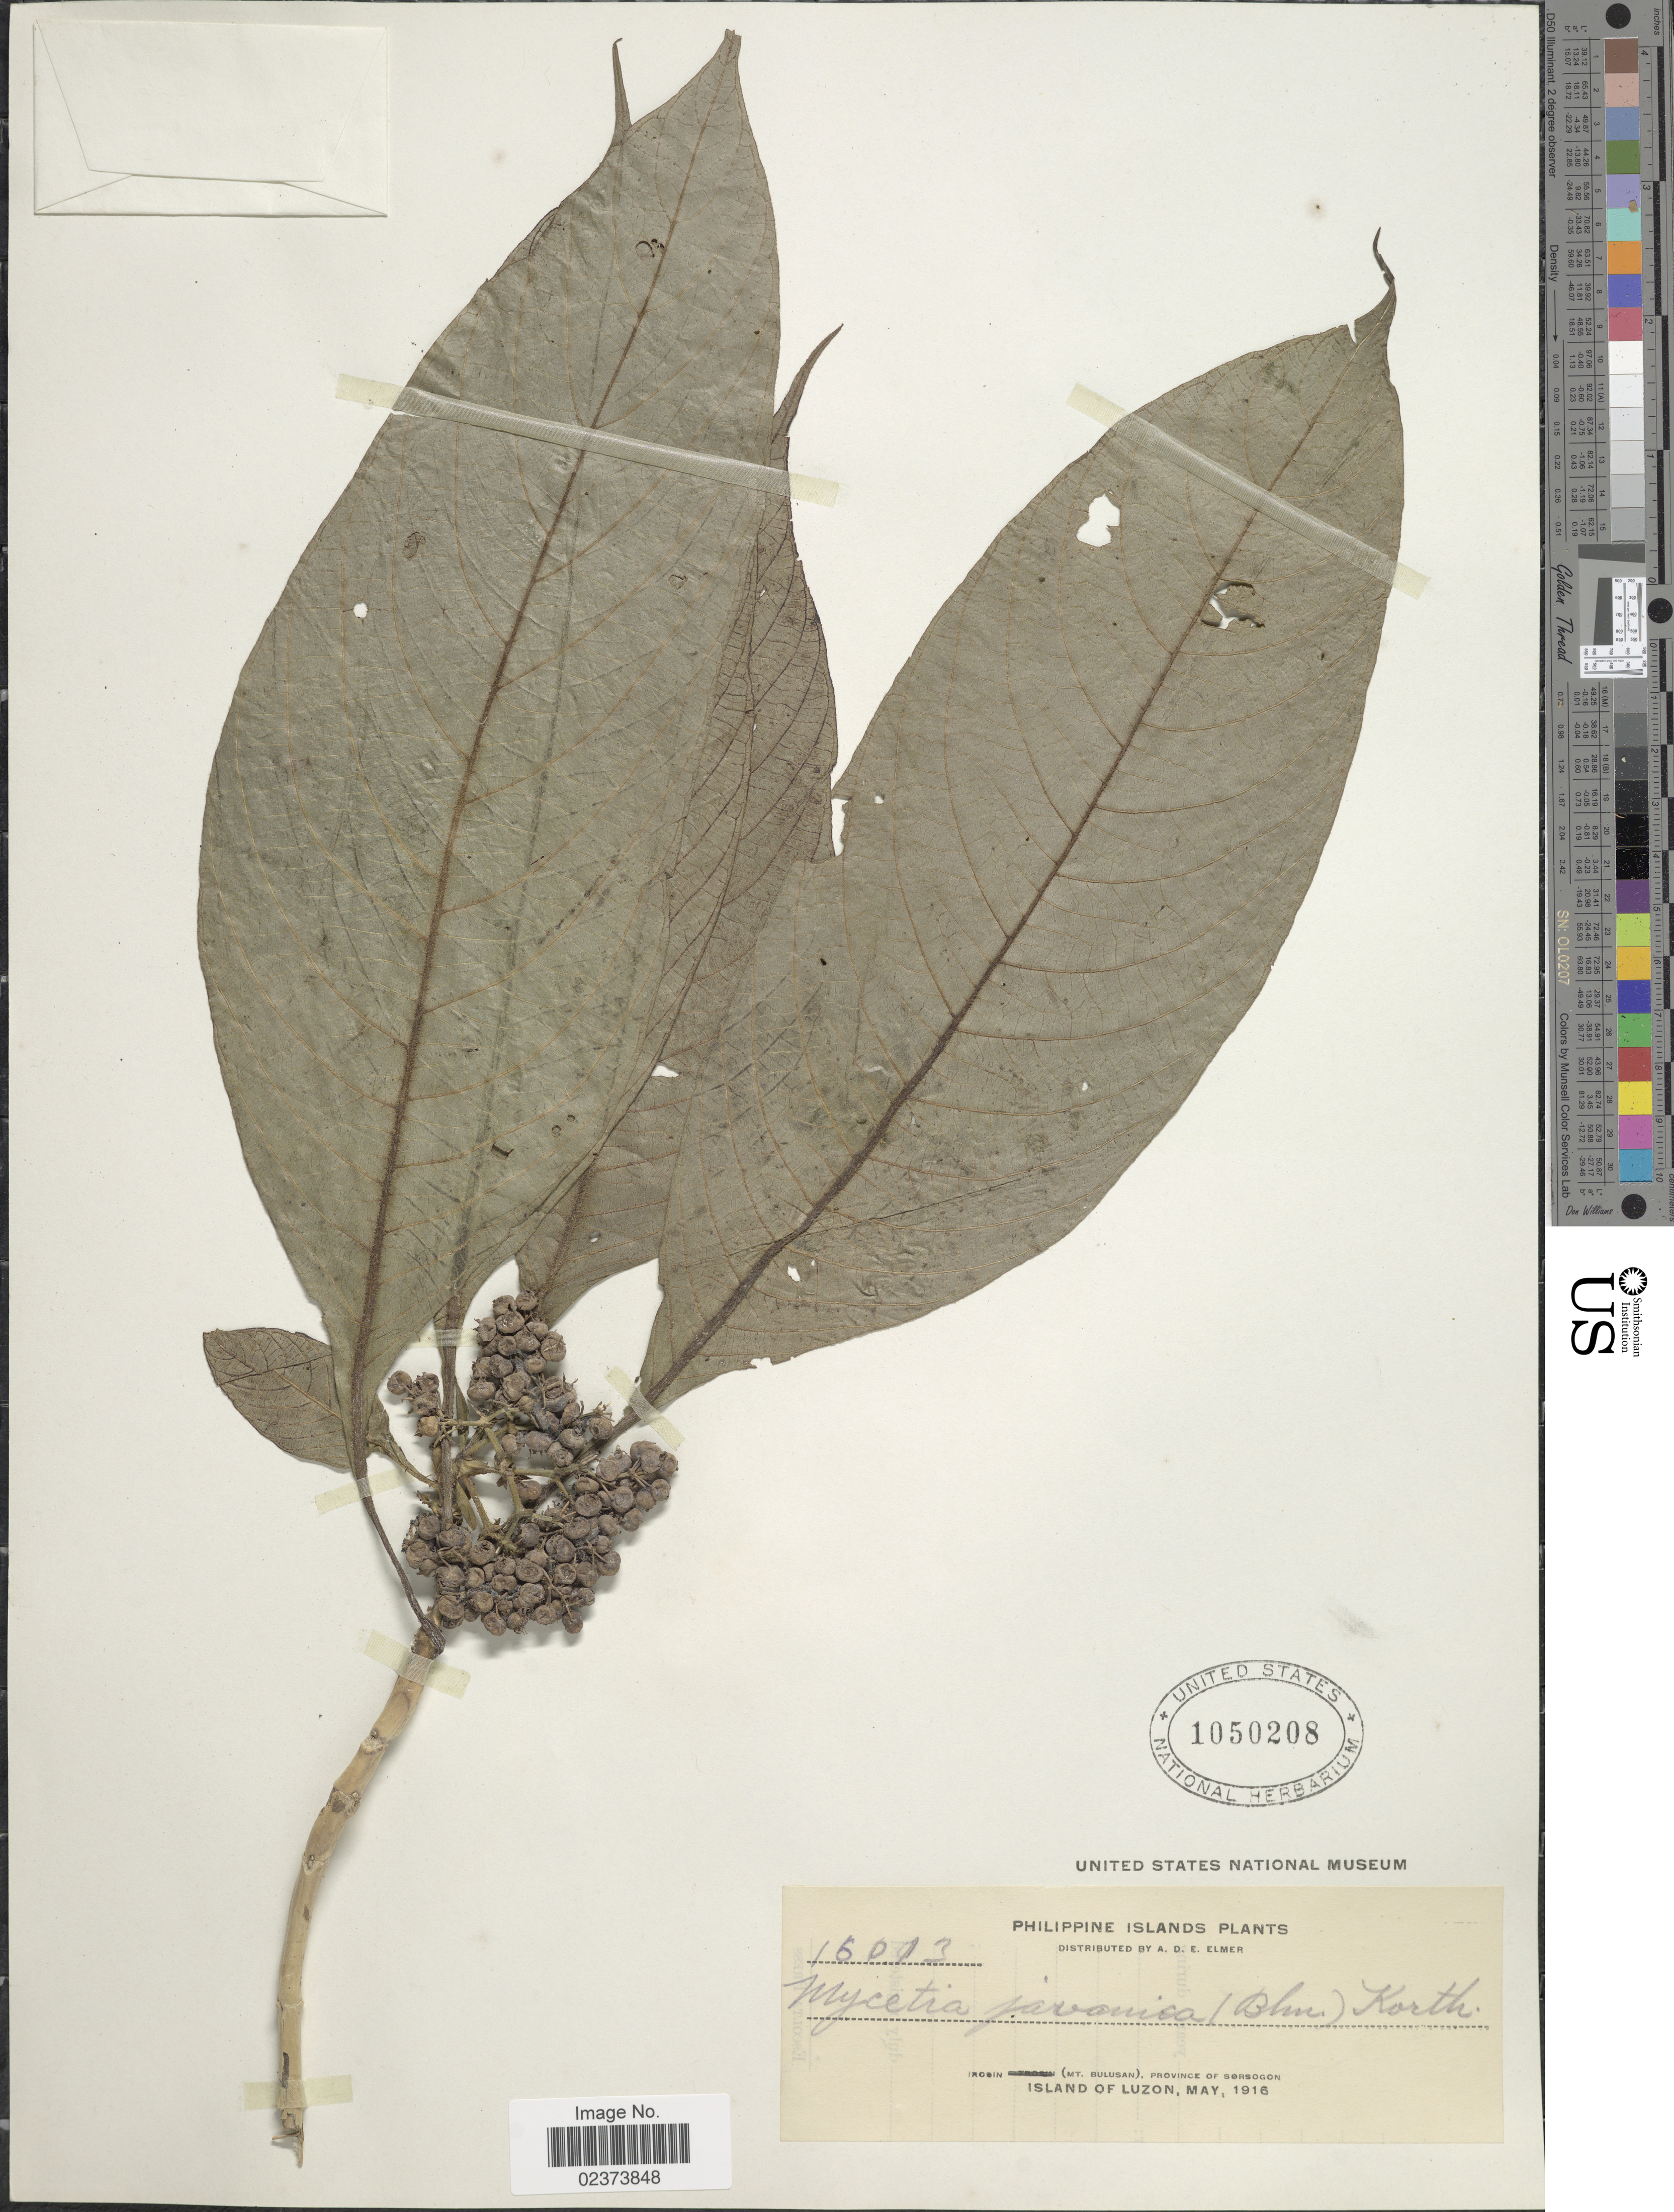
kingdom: Plantae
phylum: Tracheophyta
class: Magnoliopsida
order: Gentianales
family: Rubiaceae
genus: Mycetia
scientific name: Mycetia javanica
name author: (Blume) Reinw. ex Korth.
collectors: A. D. E. Elmer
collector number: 16013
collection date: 1916-05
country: Philippines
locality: Irosin (Mt. Bulusan) Province of Sorsogon, Island of Luzon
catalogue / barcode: US 1050208